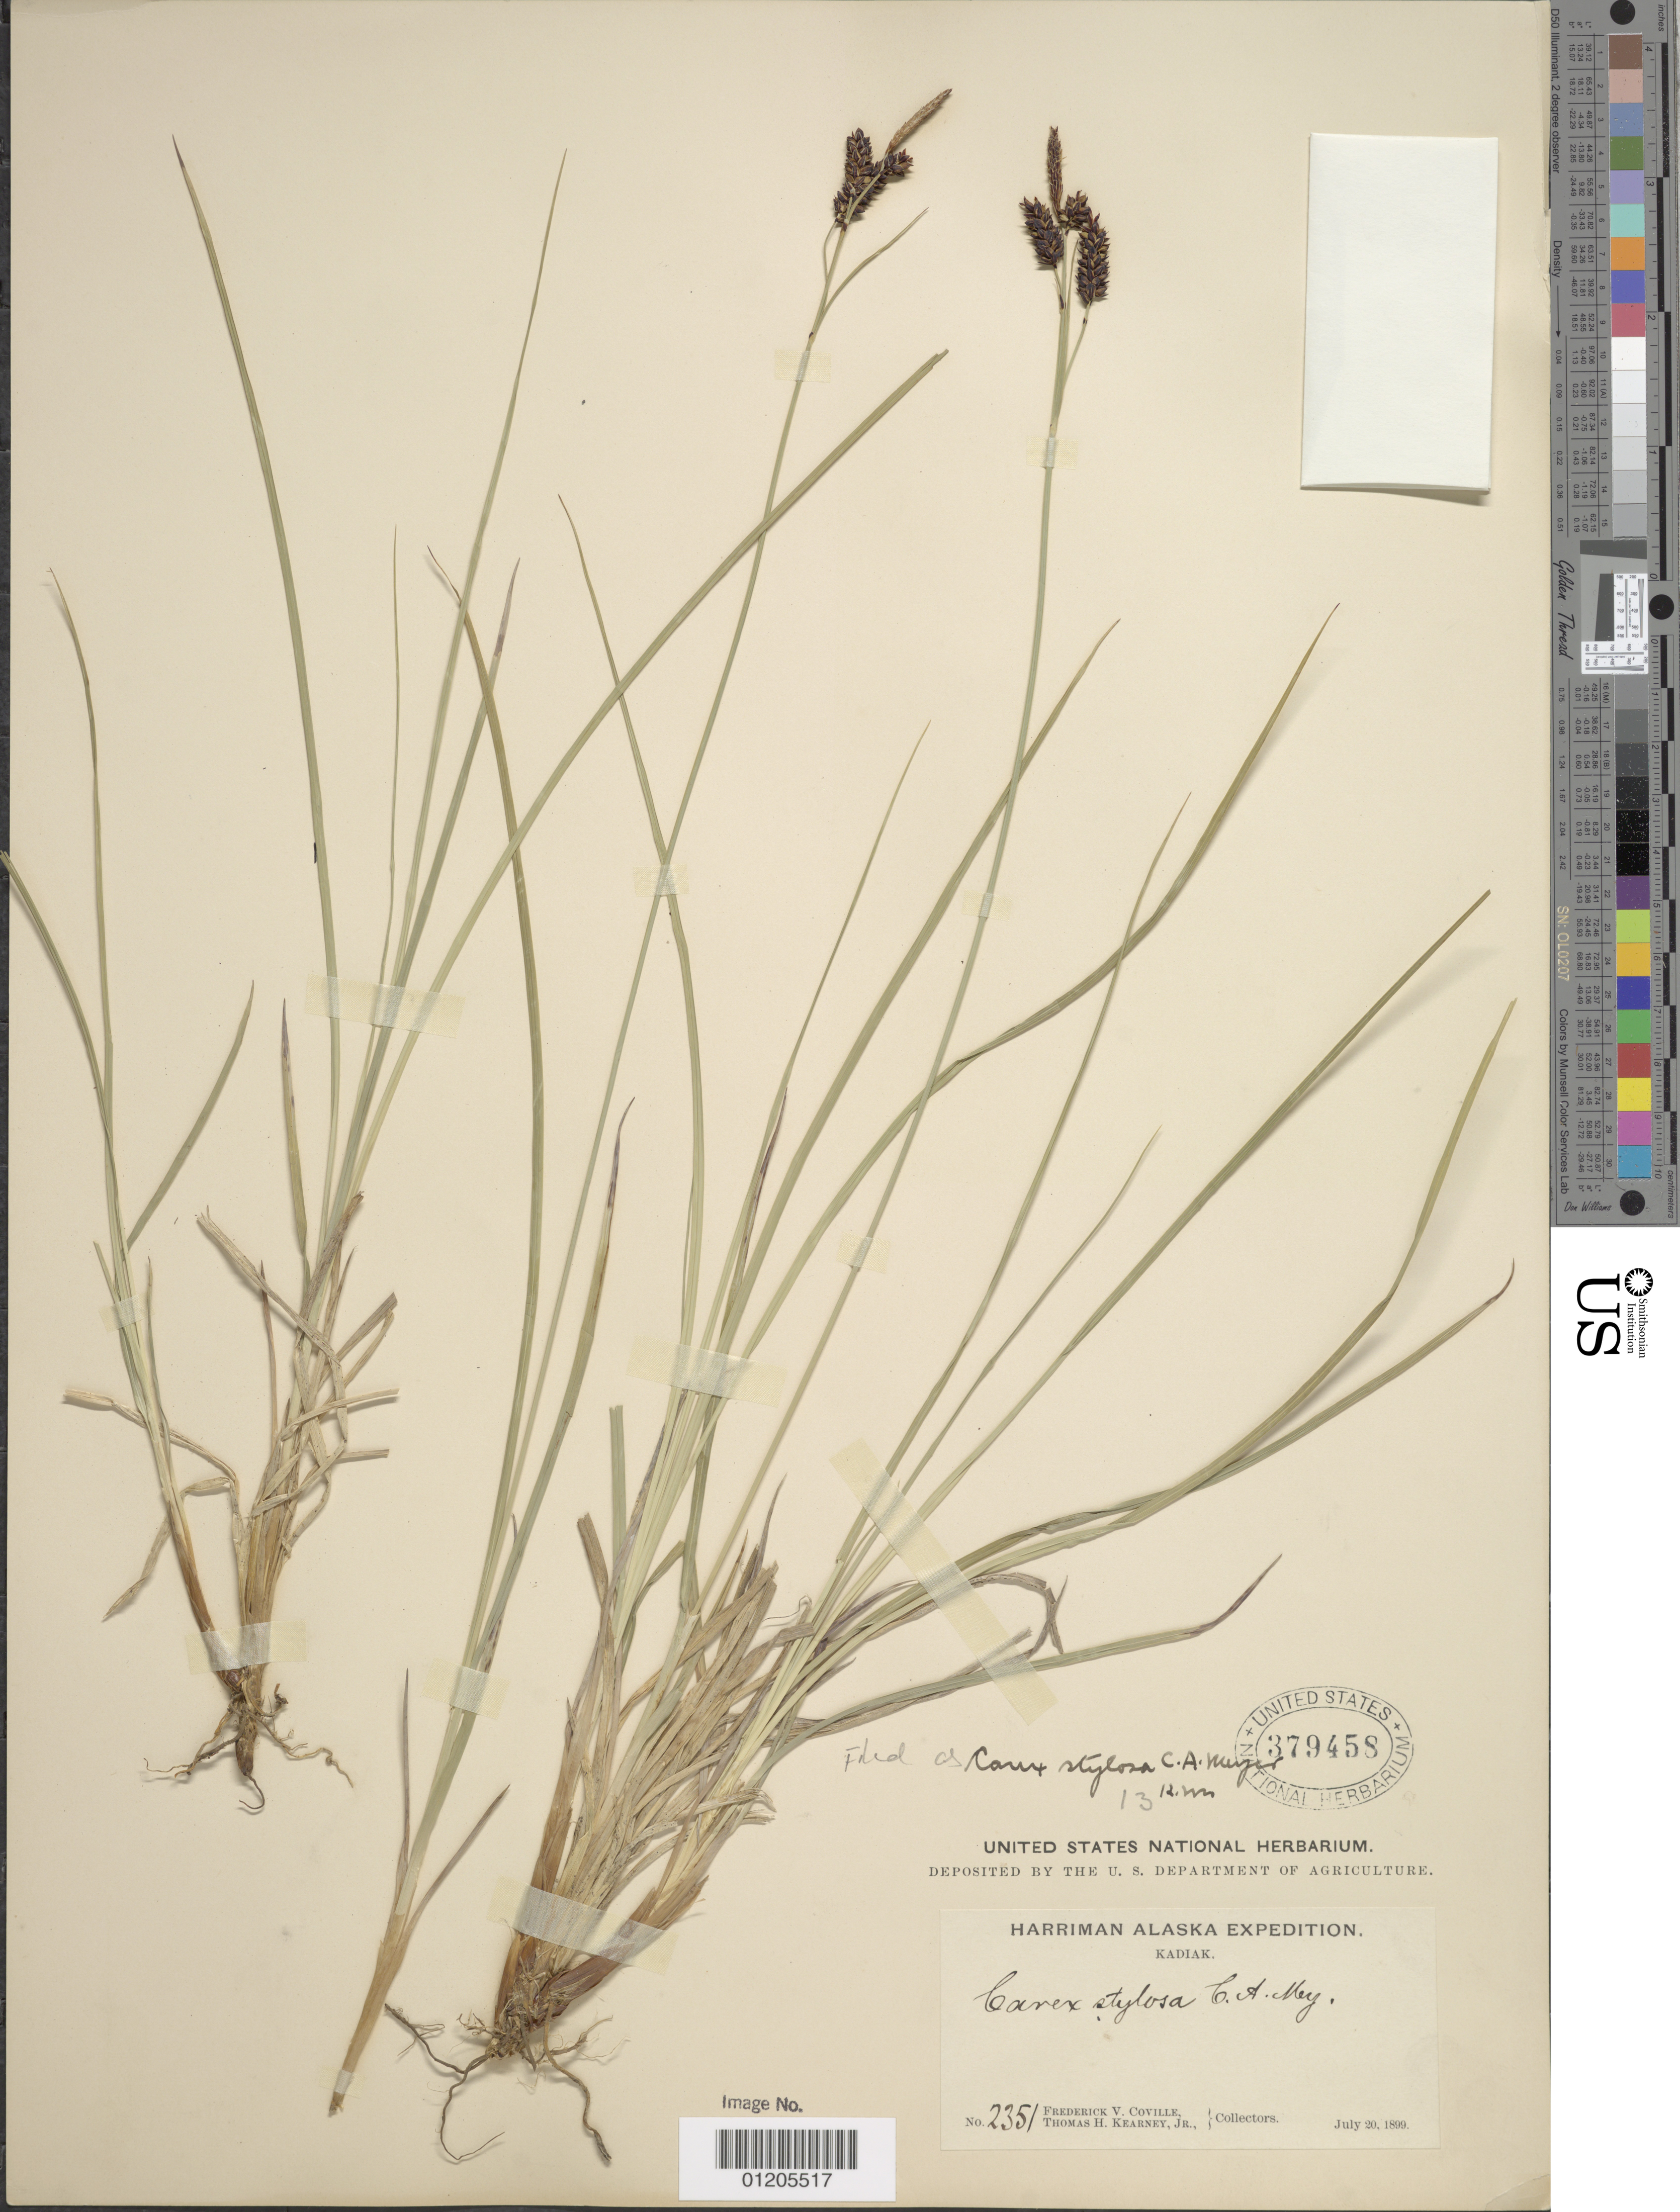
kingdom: Plantae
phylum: Tracheophyta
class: Liliopsida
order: Poales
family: Cyperaceae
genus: Carex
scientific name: Carex stylosa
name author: C.A. Mey.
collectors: F. V. Coville & T. H. Kearney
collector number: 2351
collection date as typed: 20 Jul 1899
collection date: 1899-07-20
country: United States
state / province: Alaska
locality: Kadiak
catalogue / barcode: US 379458